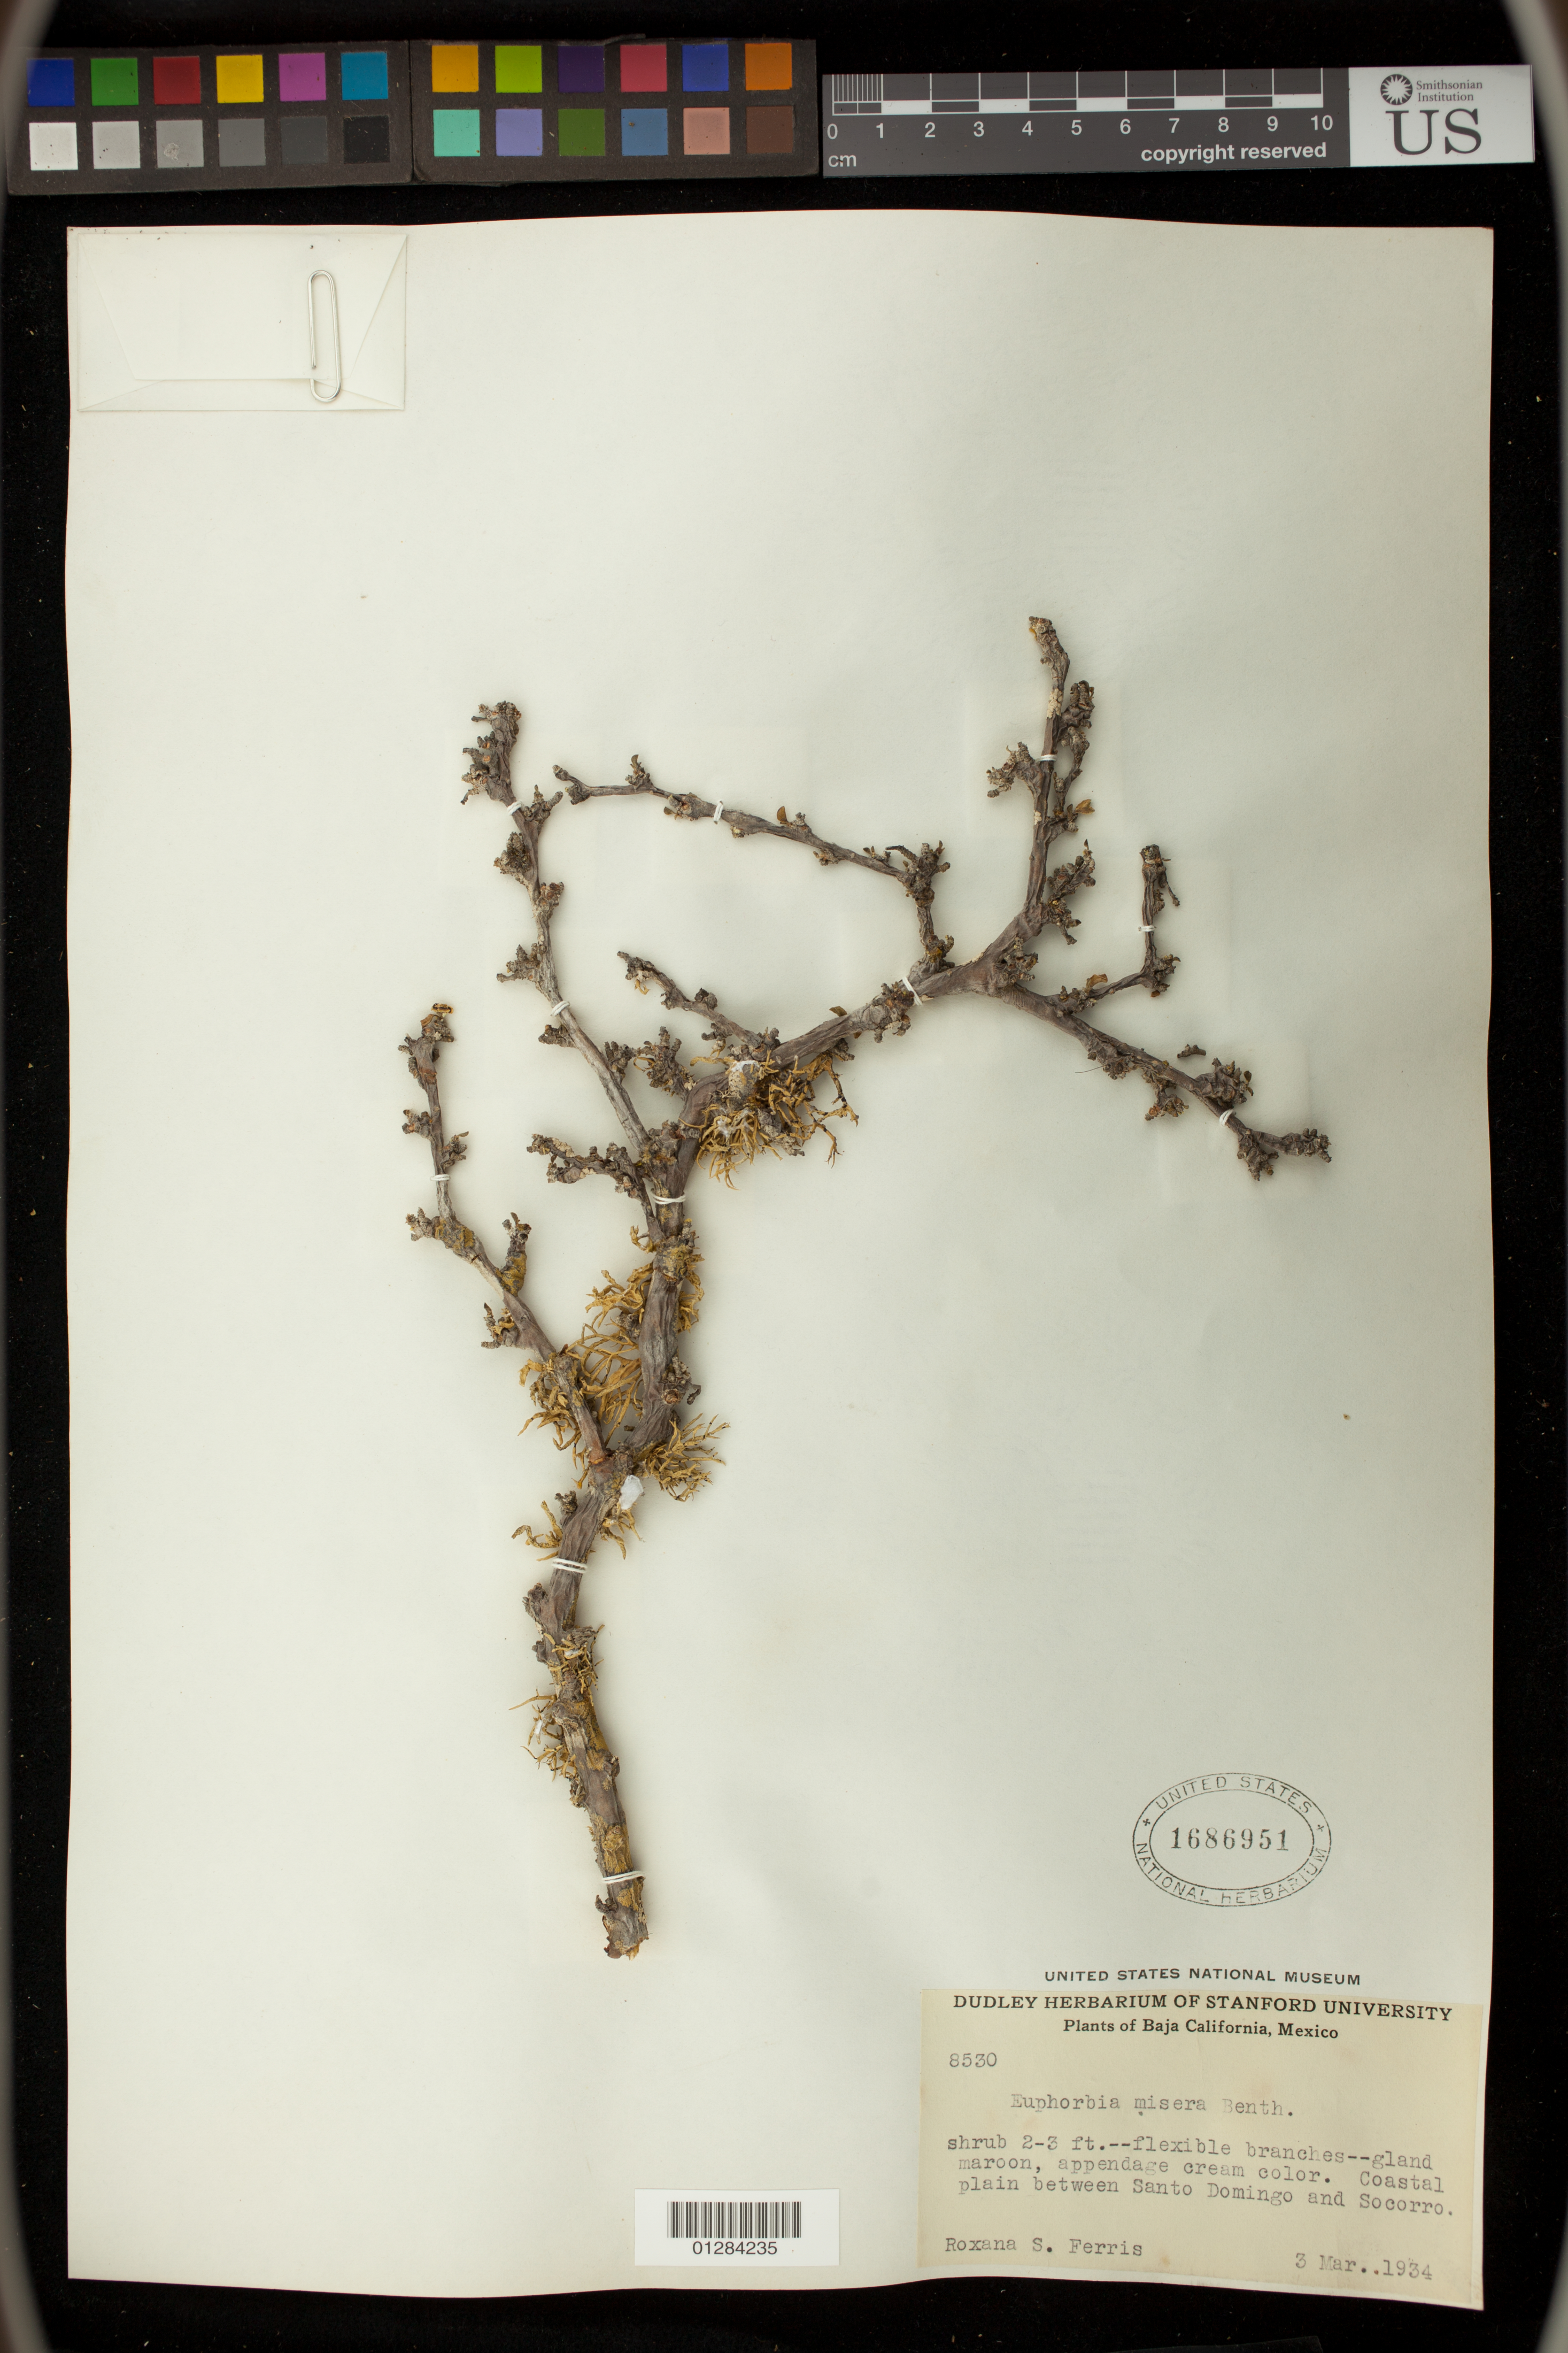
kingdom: Plantae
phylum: Tracheophyta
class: Magnoliopsida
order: Malpighiales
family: Euphorbiaceae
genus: Euphorbia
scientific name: Euphorbia misera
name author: Benth.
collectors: R. S. Ferris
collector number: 8530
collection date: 1934-03-03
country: Mexico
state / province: Baja California Norte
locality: Between Santo Domingo and Socorro.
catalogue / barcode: US 1686951